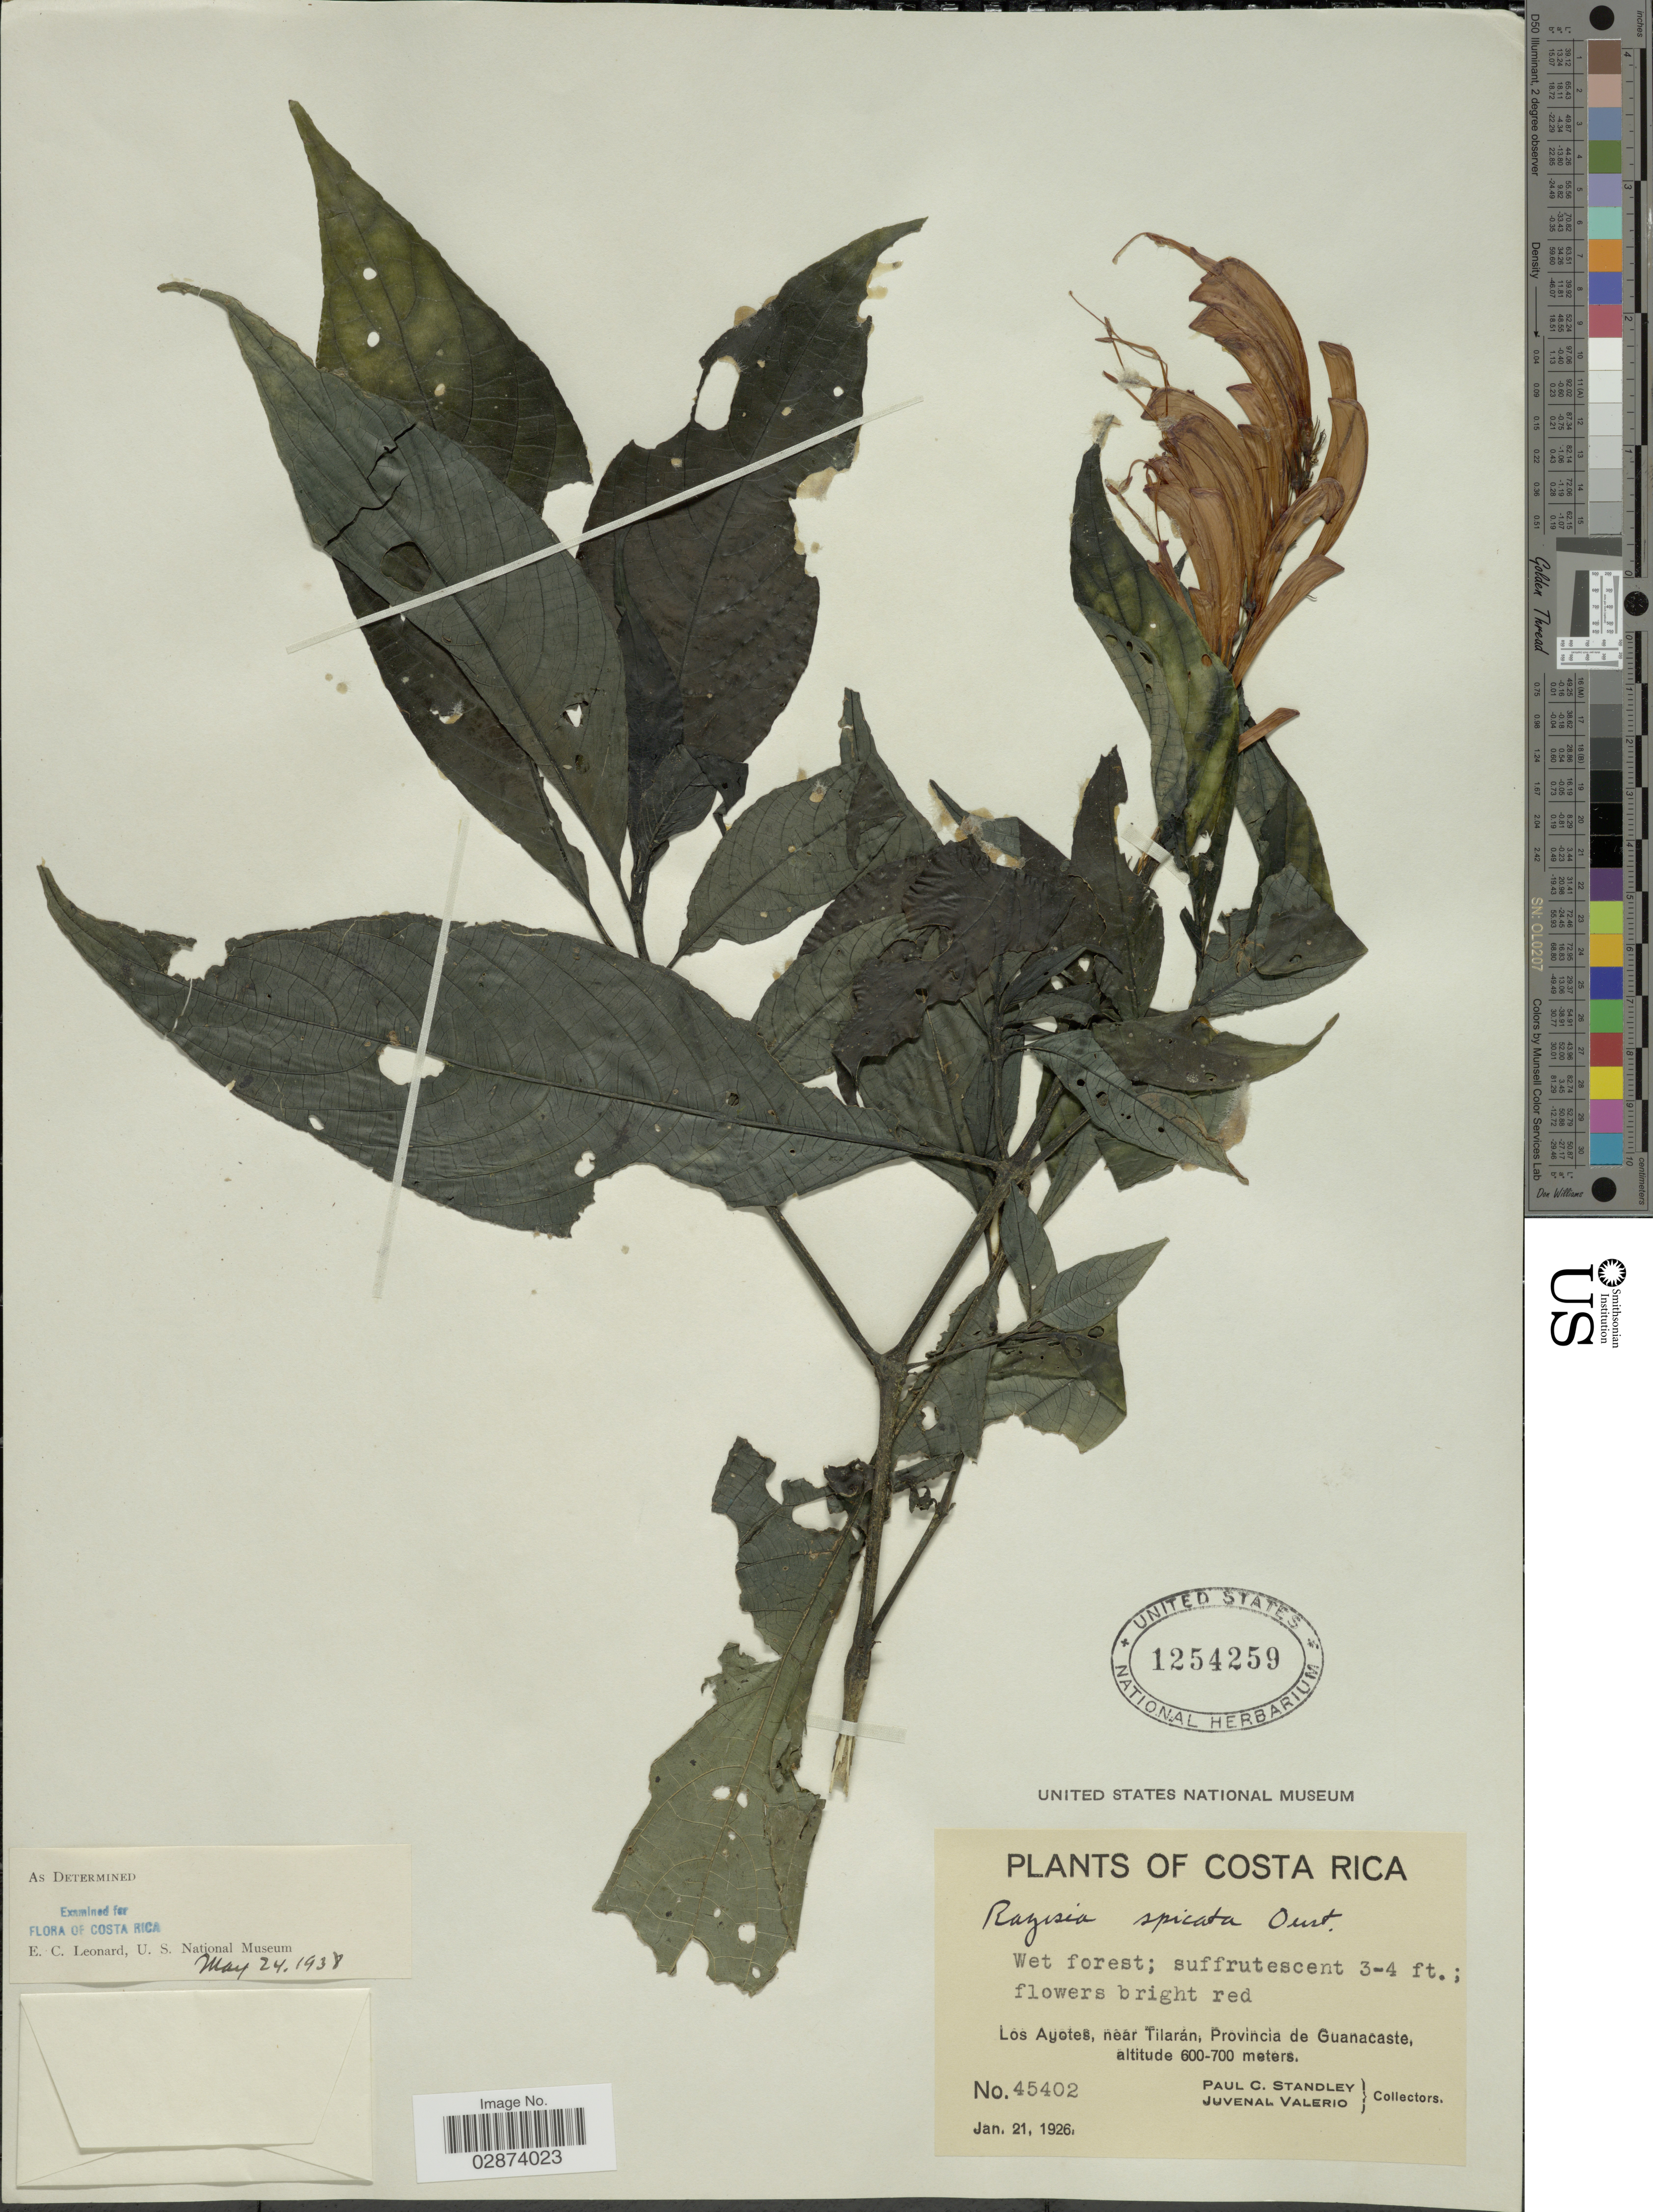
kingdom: Plantae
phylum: Tracheophyta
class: Magnoliopsida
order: Lamiales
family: Acanthaceae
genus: Razisea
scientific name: Razisea spicata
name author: Oerst.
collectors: P. C. Standley & J. Valerio R.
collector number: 45402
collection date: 1926-01-21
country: Costa Rica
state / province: Guanacaste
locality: Los Ayotes, near Tilarán, Provincia de Guanacaste.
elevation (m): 600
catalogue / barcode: US 1254259